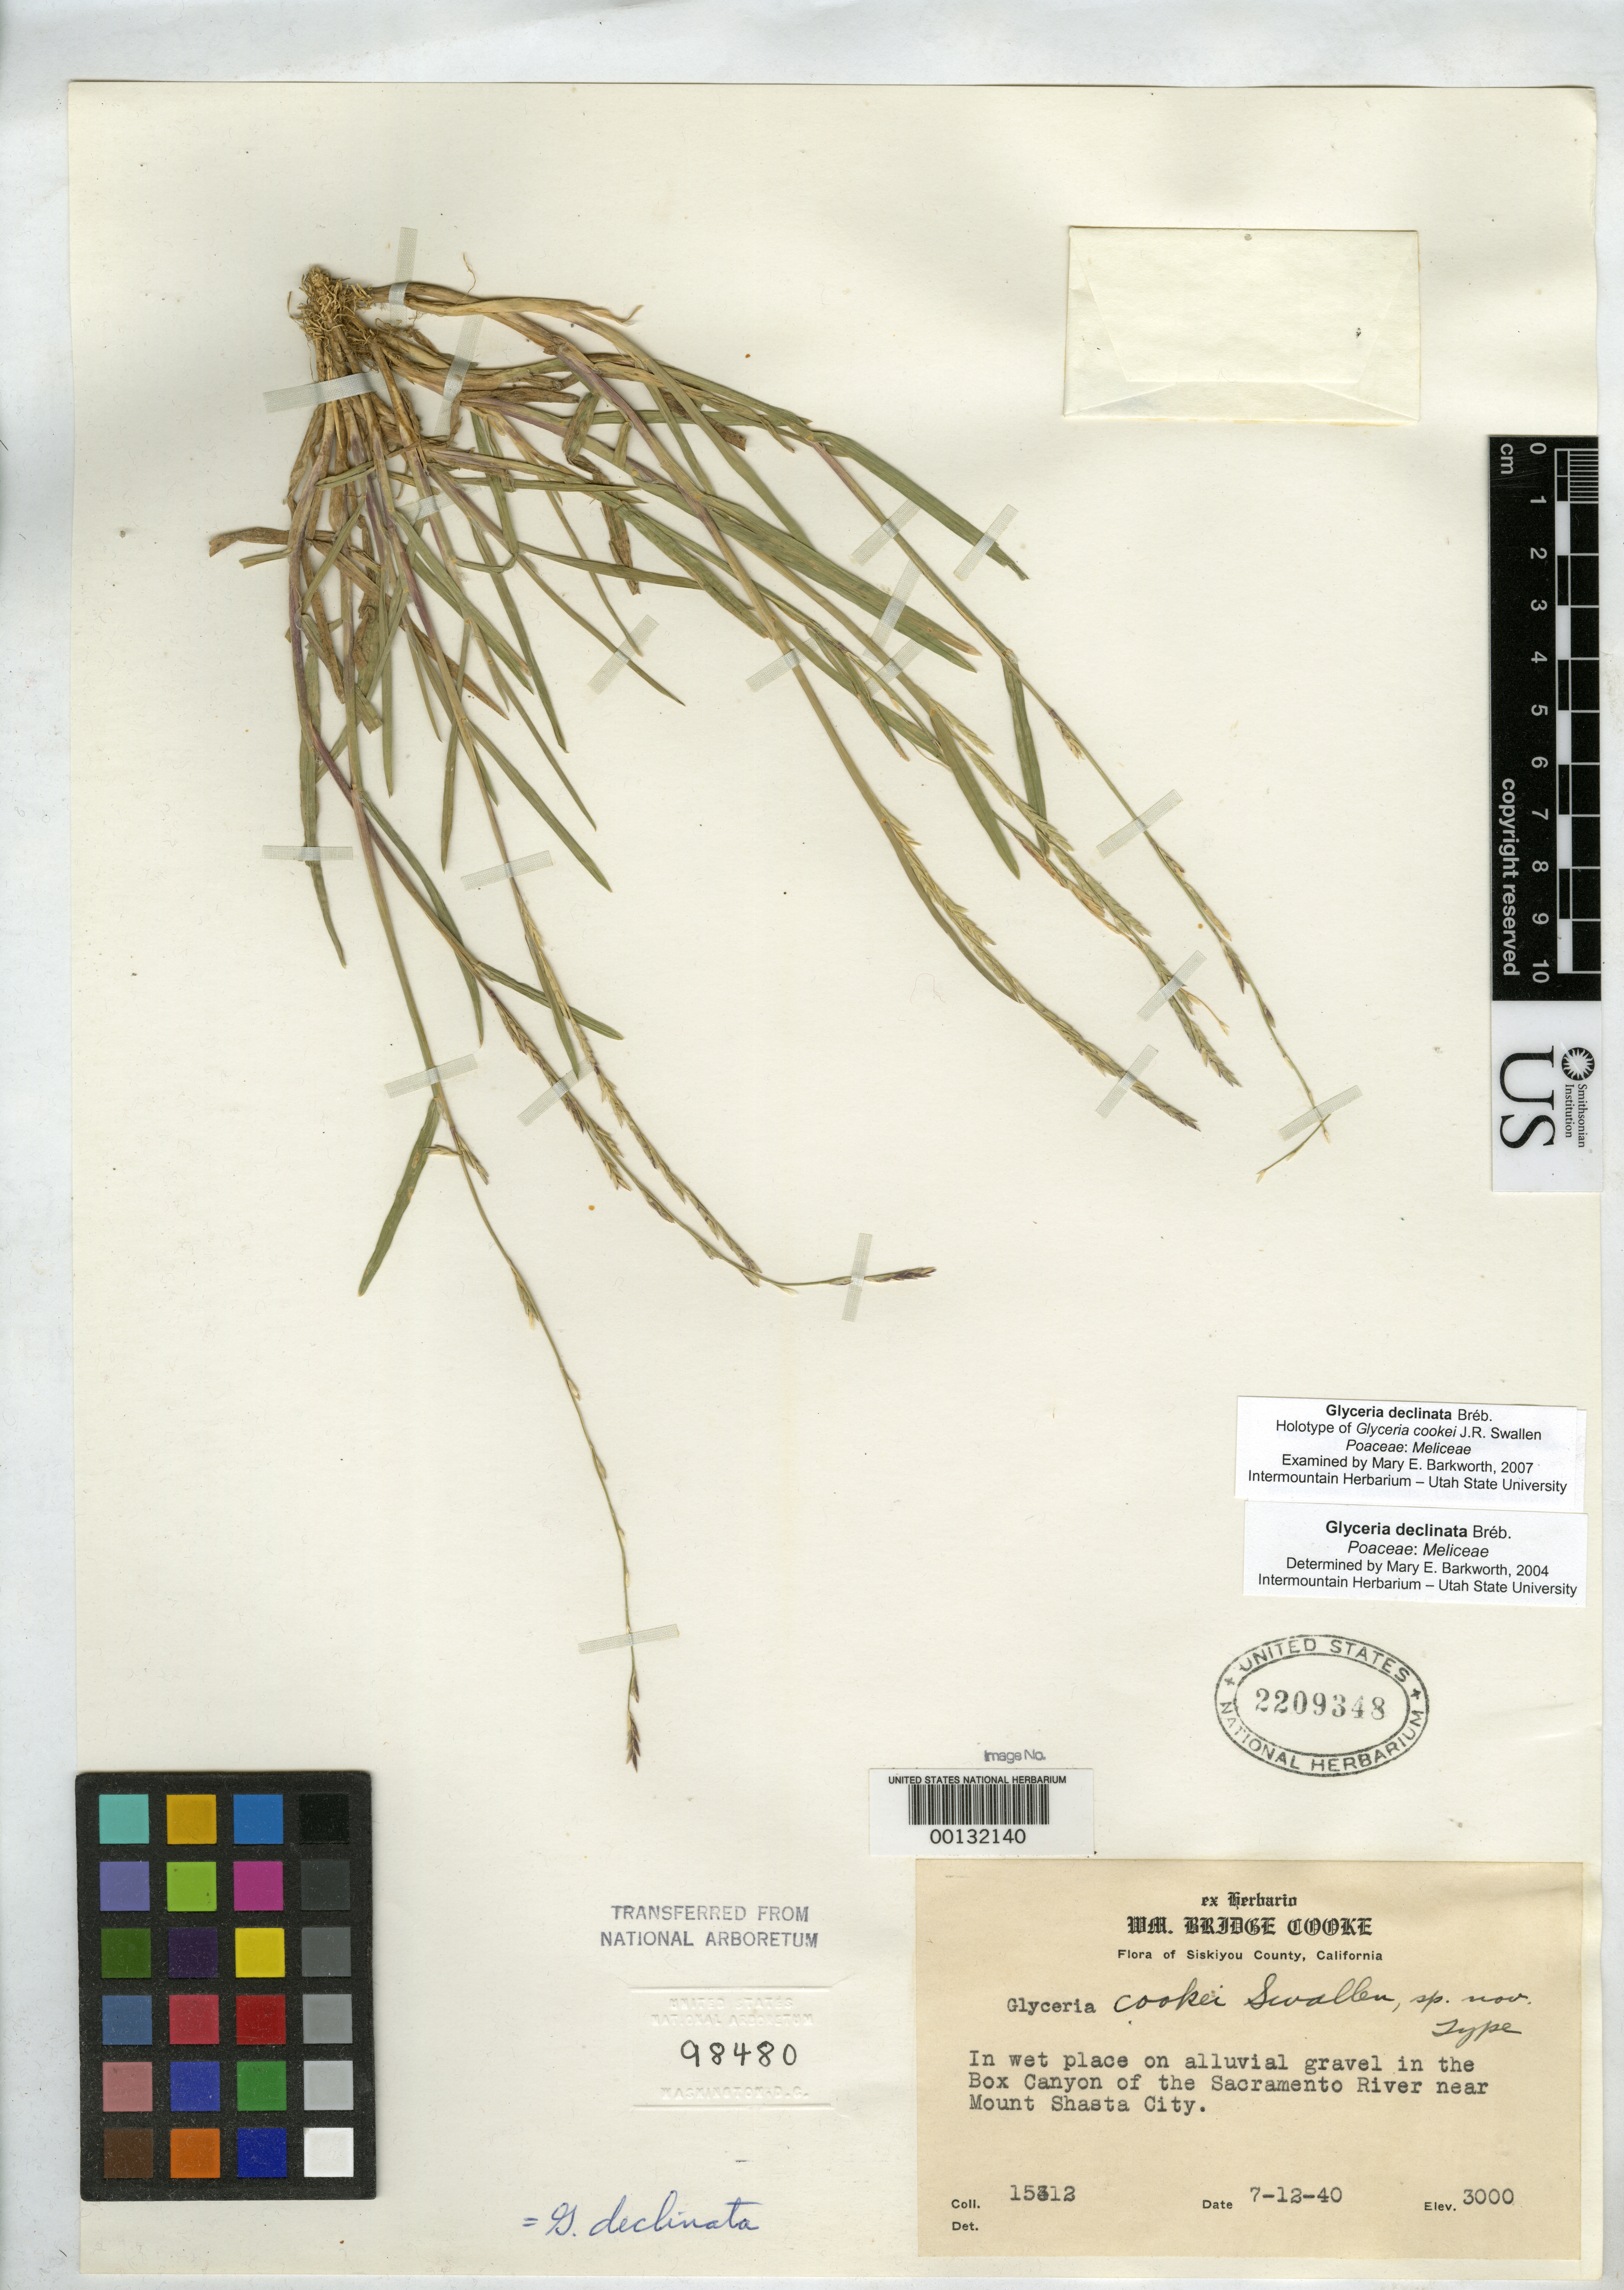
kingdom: Plantae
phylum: Tracheophyta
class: Liliopsida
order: Poales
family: Poaceae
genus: Glyceria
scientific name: Glyceria cookei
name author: Swallen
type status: Holotype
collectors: W. B. Cooke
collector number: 15312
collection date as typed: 12 Jul 1940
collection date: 1940-07-12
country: United States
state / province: California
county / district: Siskiyou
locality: Box Canyon of Sacramento River near Shasta City.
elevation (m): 914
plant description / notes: Holotype originally deposited at NA (as indicated in protologue), subsequently transferred to US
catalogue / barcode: US 2209348